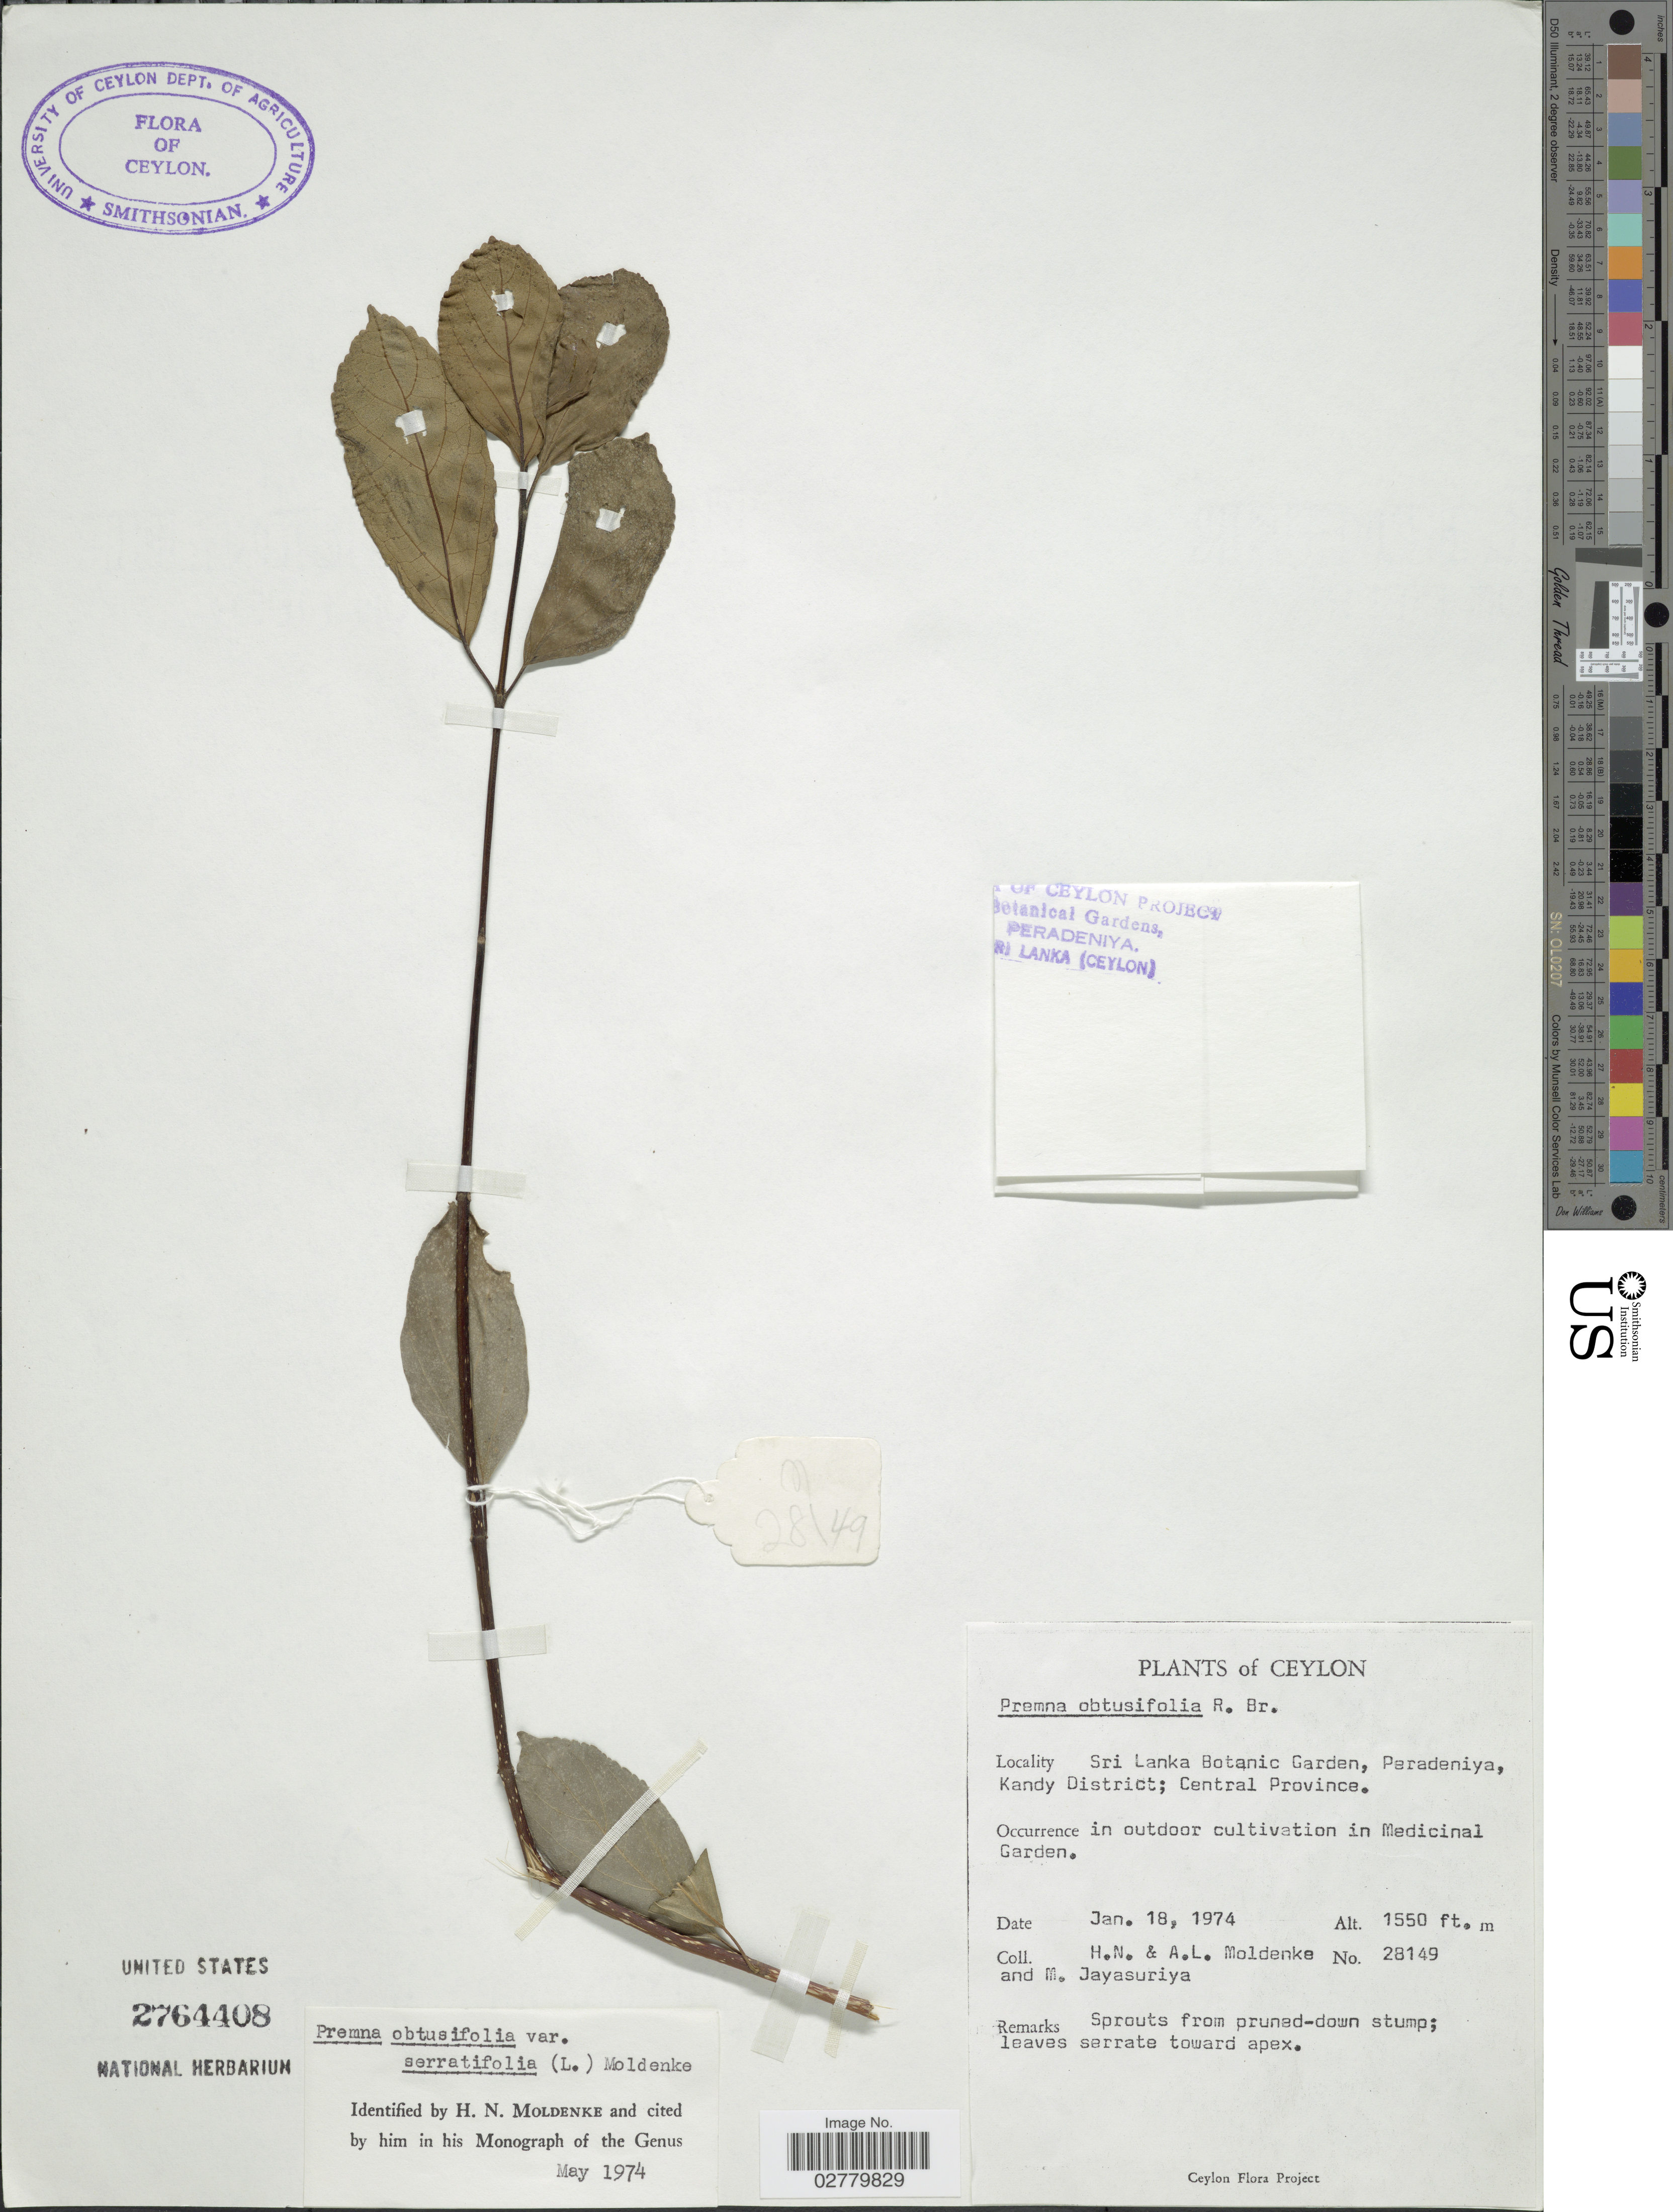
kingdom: Plantae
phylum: Tracheophyta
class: Magnoliopsida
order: Lamiales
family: Lamiaceae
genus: Premna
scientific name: Premna obtusifolia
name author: R. Br.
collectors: H. N. Moldenke, A. L. Moldenke & M. Jayasuriya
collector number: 28149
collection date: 1974-01-18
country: Sri Lanka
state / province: Central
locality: Ceylon. Sri Lanka Botanic Garden, Peradeniya Kandy District. In Outdoor cultivation in Medicinal Garden.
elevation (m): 457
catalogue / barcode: US 2764408